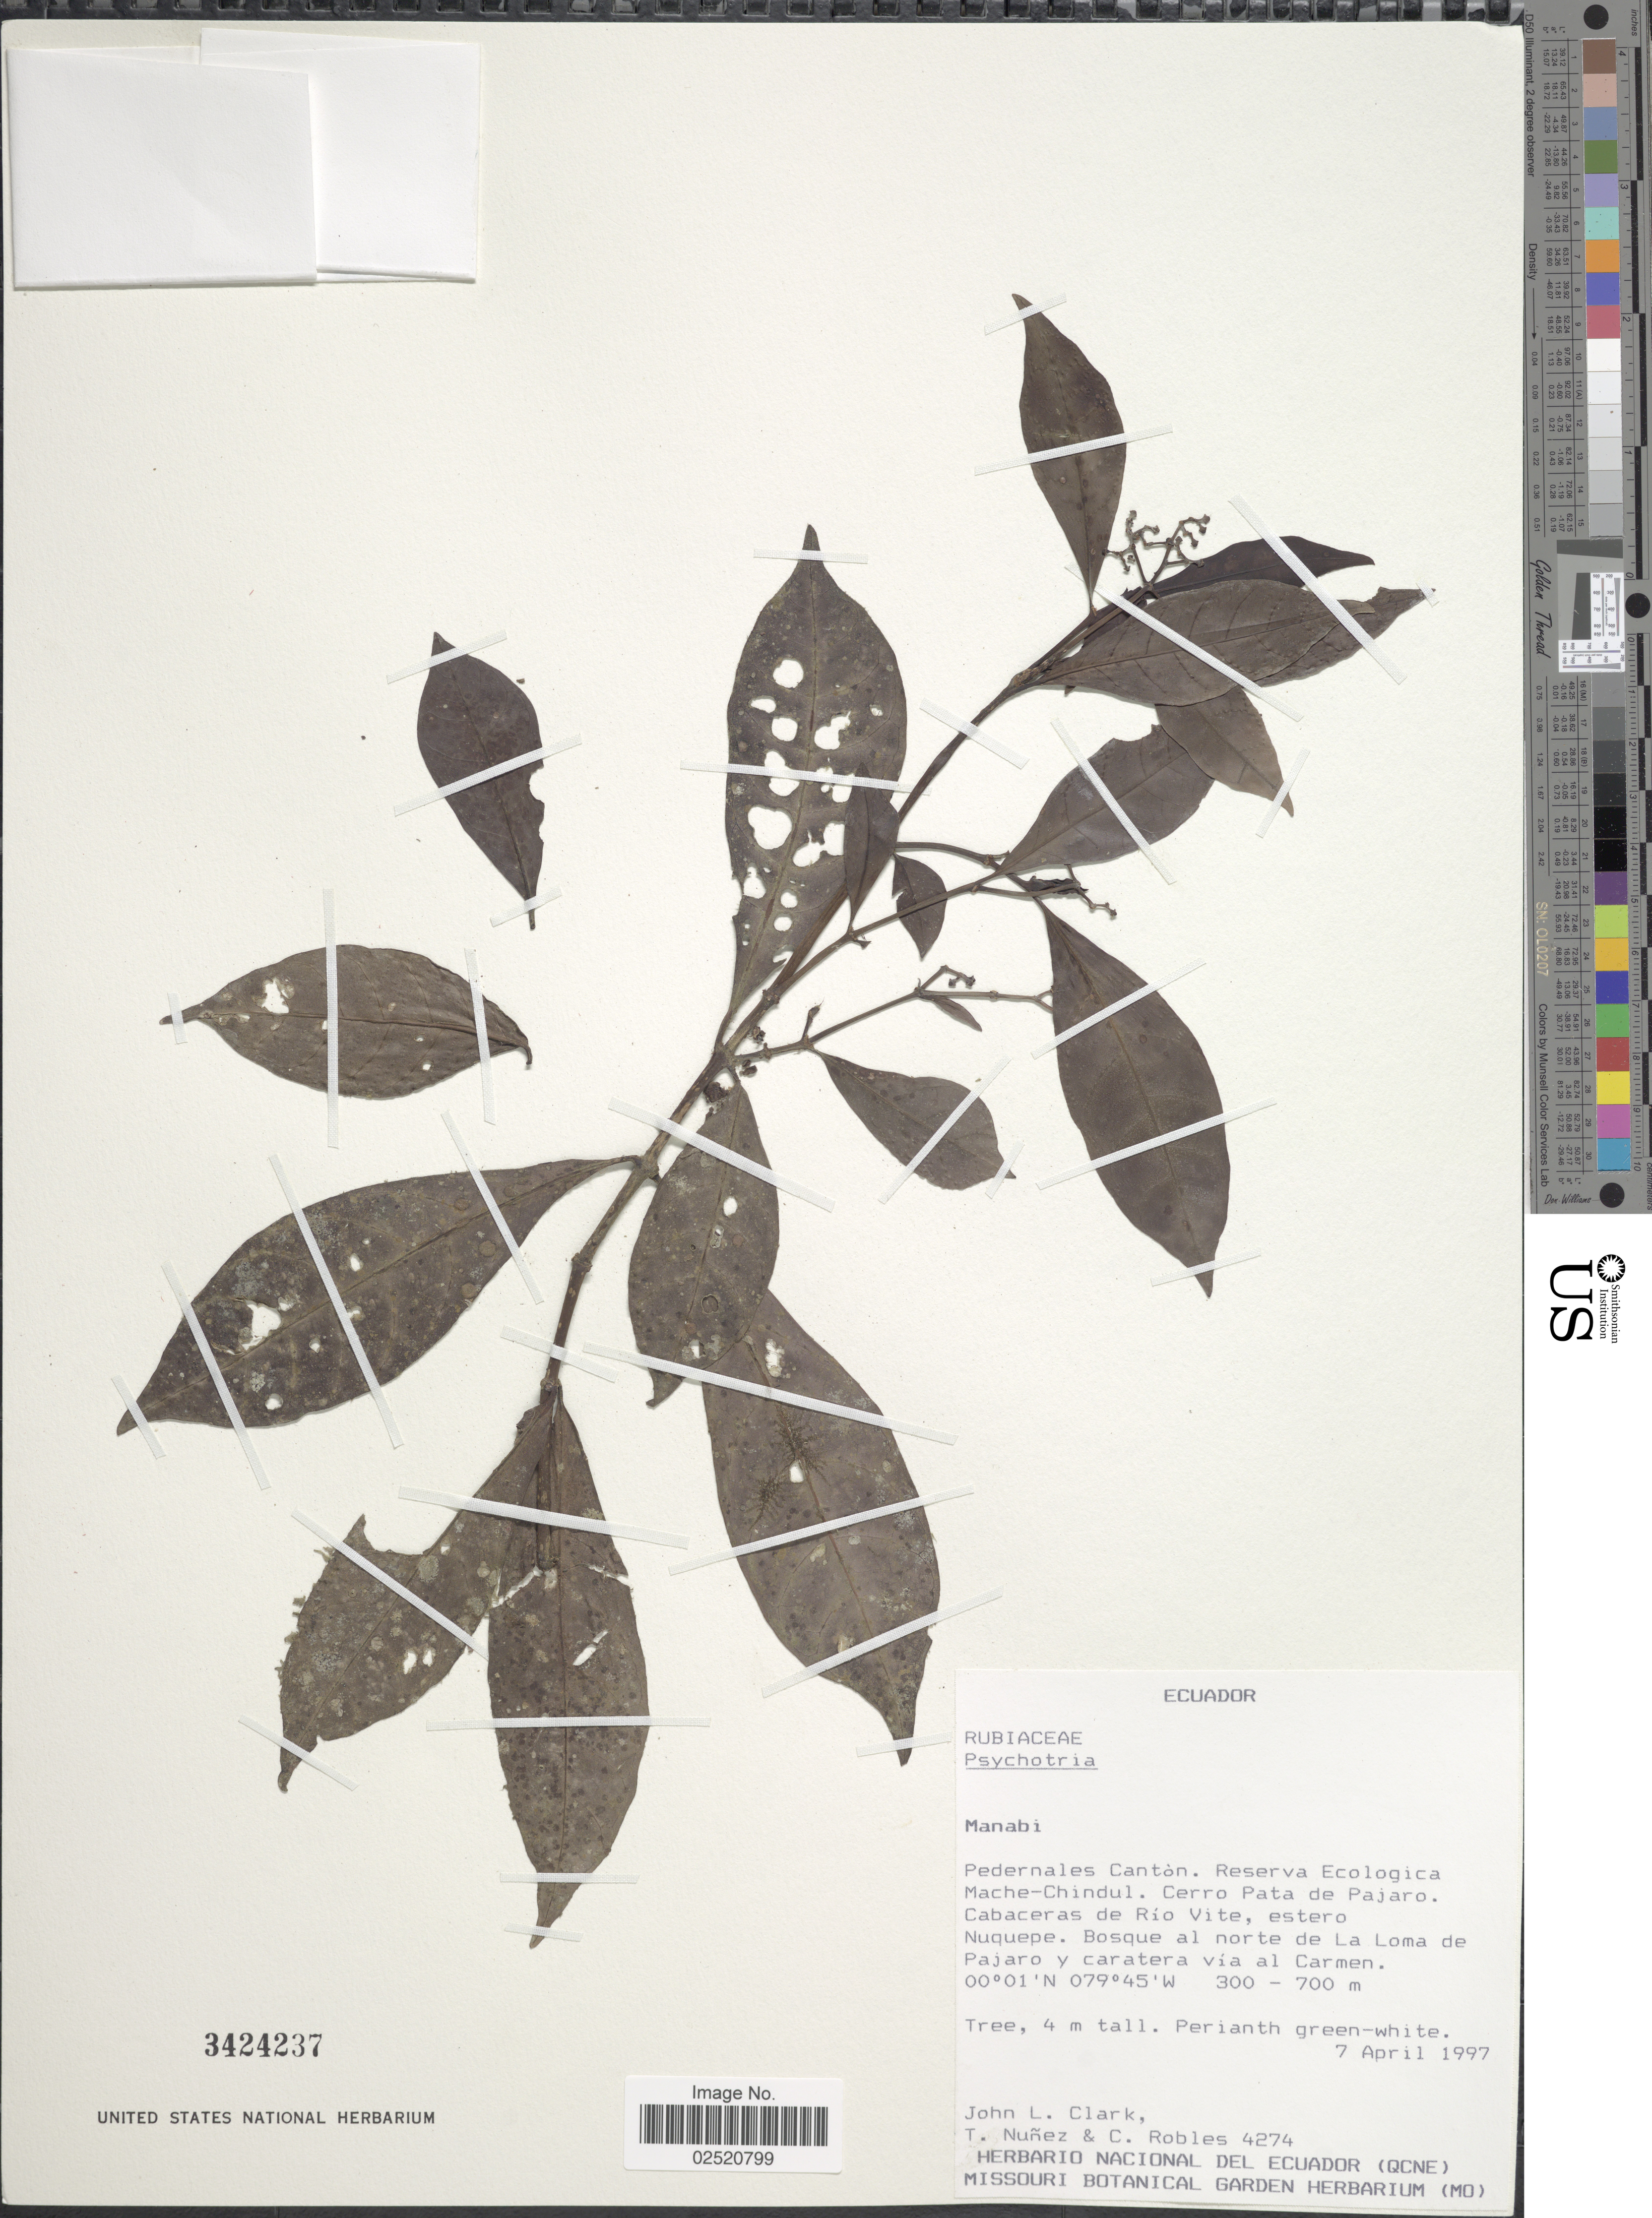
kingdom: Plantae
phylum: Tracheophyta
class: Magnoliopsida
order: Gentianales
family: Rubiaceae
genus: Psychotria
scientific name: Psychotria sp.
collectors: J. L. Clark, T. Núñez & C. Robles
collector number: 4274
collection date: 1997-04-07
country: Ecuador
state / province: Manabí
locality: Pedernales Canton, Reserva Ecologica Mache-Chindul, Cerro Pata de Pajarco, Cabaceras de Rio Vite, esterro Nuquepe, Bosque al norte de La Loma de Pajaro y caratera via al Carmen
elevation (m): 300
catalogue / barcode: US 3424237